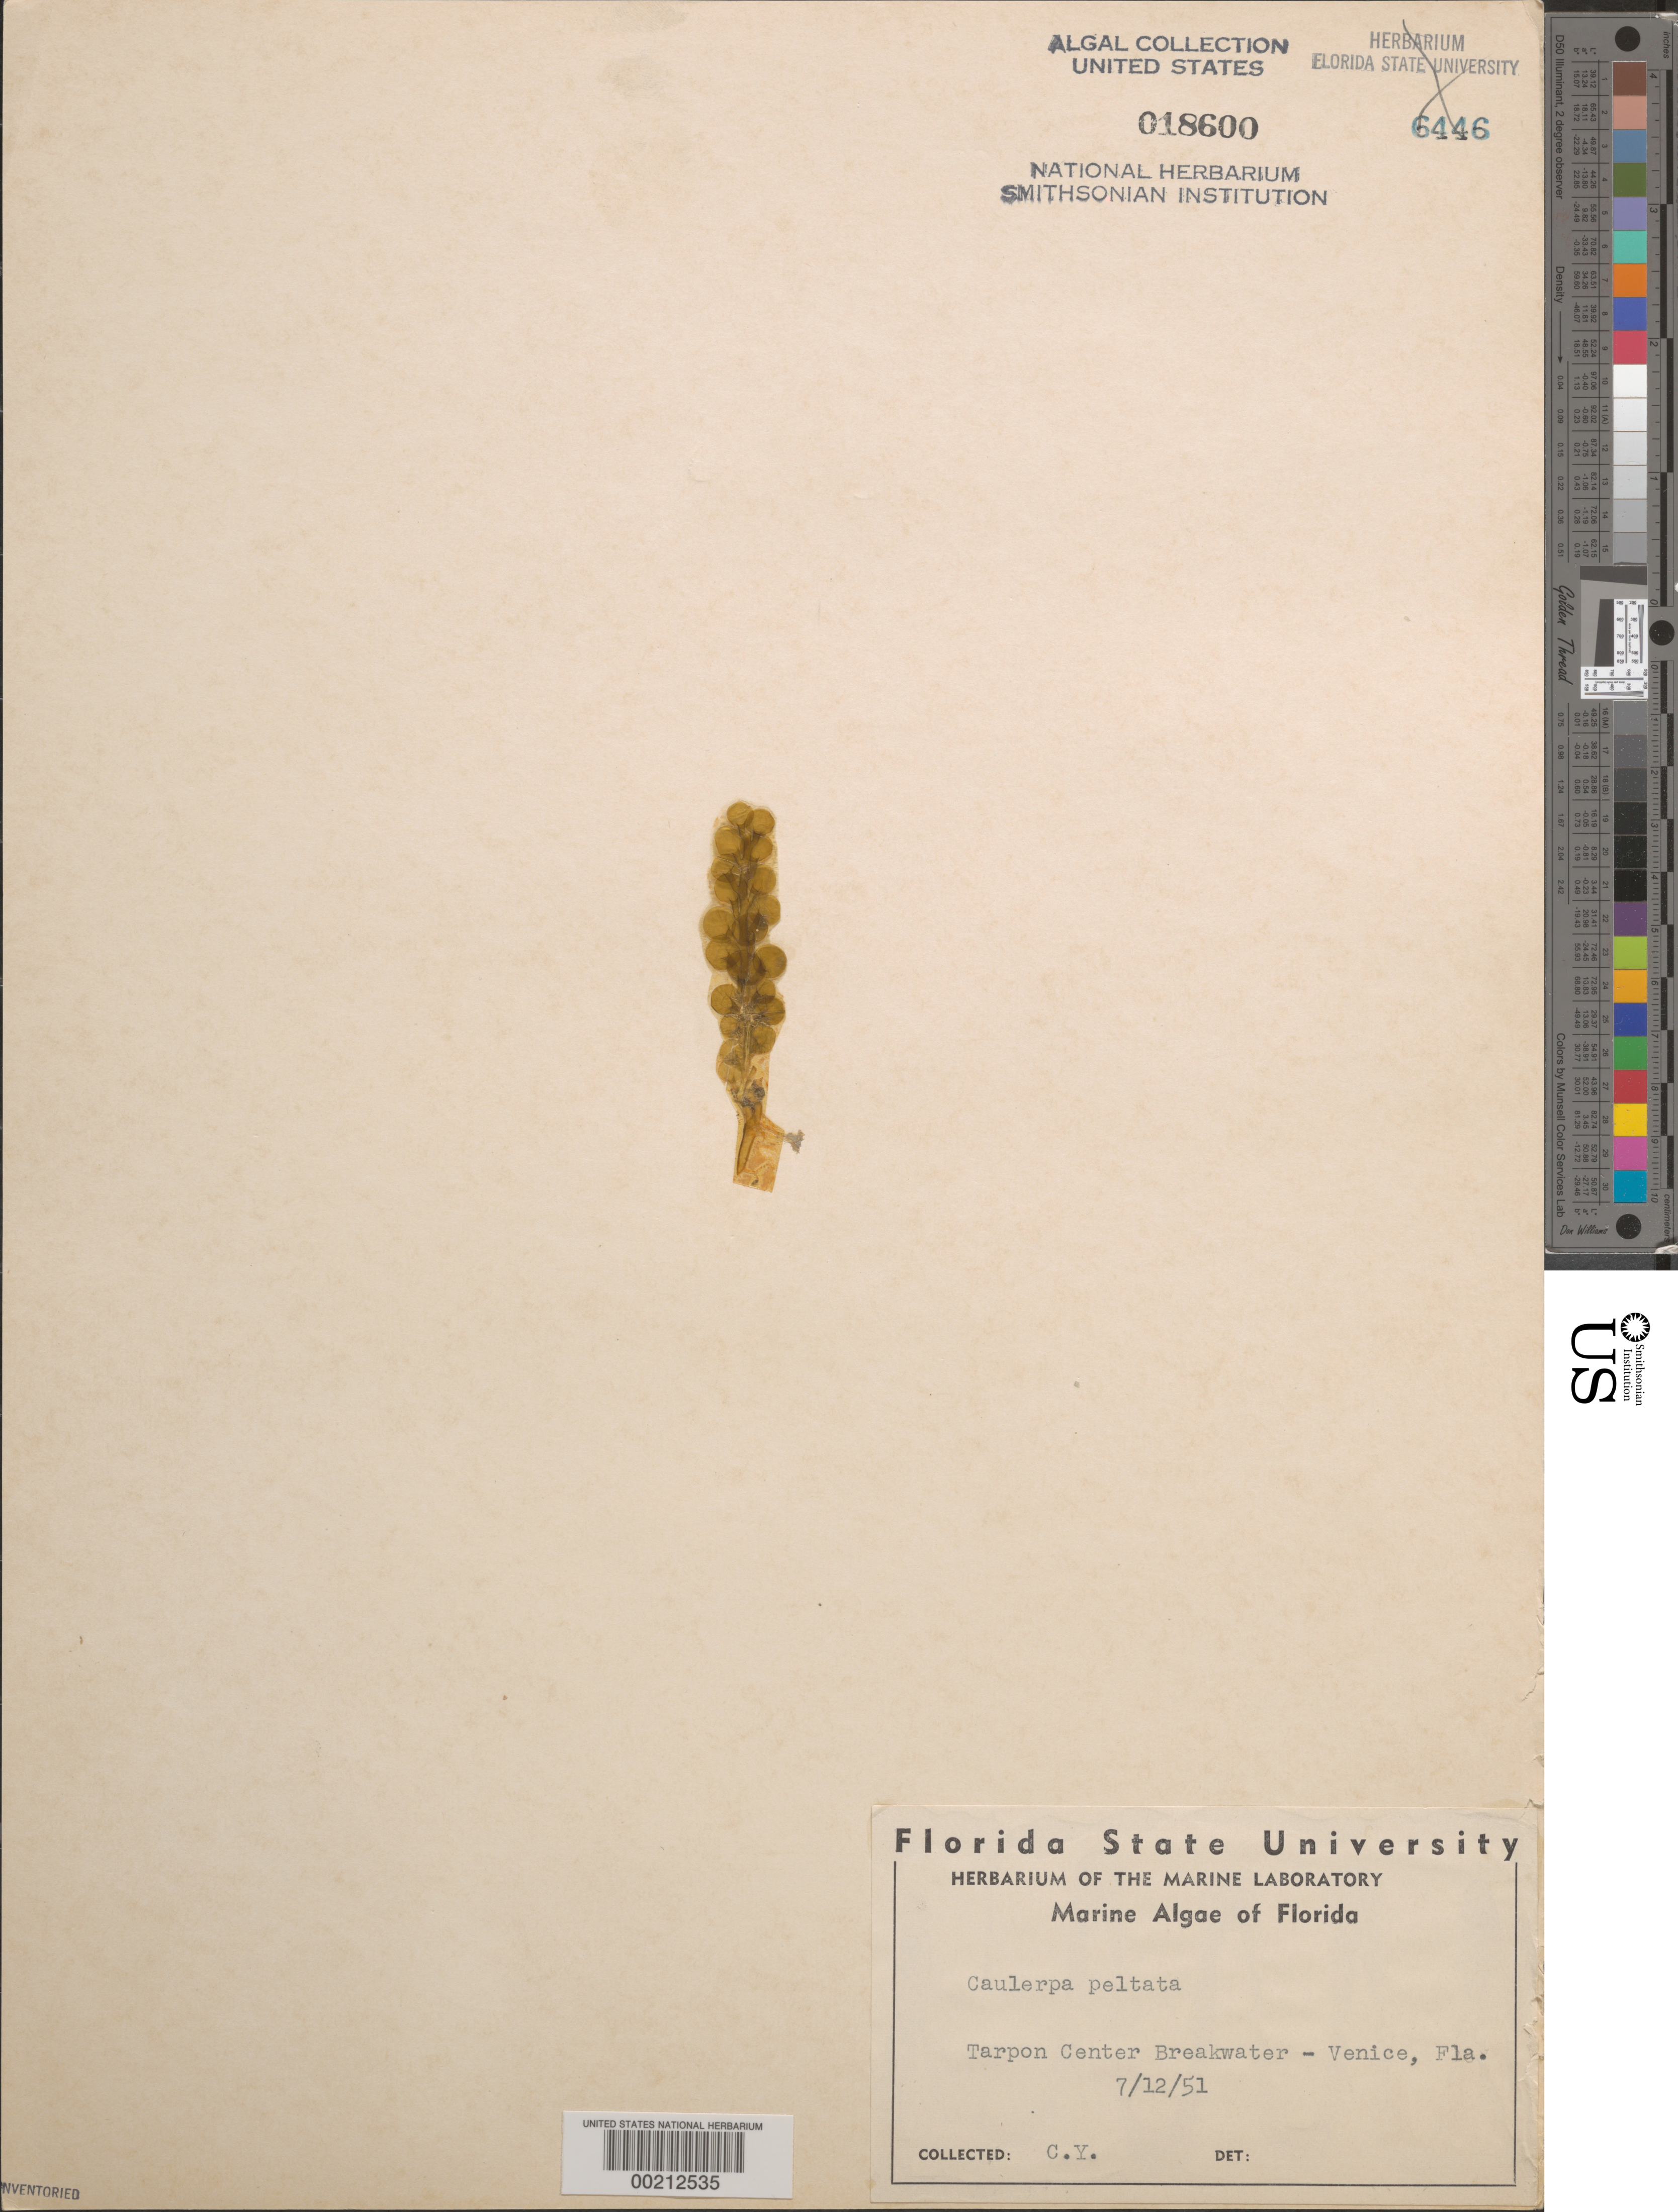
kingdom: Plantae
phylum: Chlorophyta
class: Ulvophyceae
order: Cladophorales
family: Cladophoraceae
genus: Cladophora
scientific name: Cladophora glomerata var. crassior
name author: (C. Agardh) C. Hoek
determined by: Algae name updating Project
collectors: C. Yentsch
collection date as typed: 12 Jul 1951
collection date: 1951-07-12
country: United States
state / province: Florida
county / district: Sarasota County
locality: Tarpon Center breakwater, Venice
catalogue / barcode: US 18600